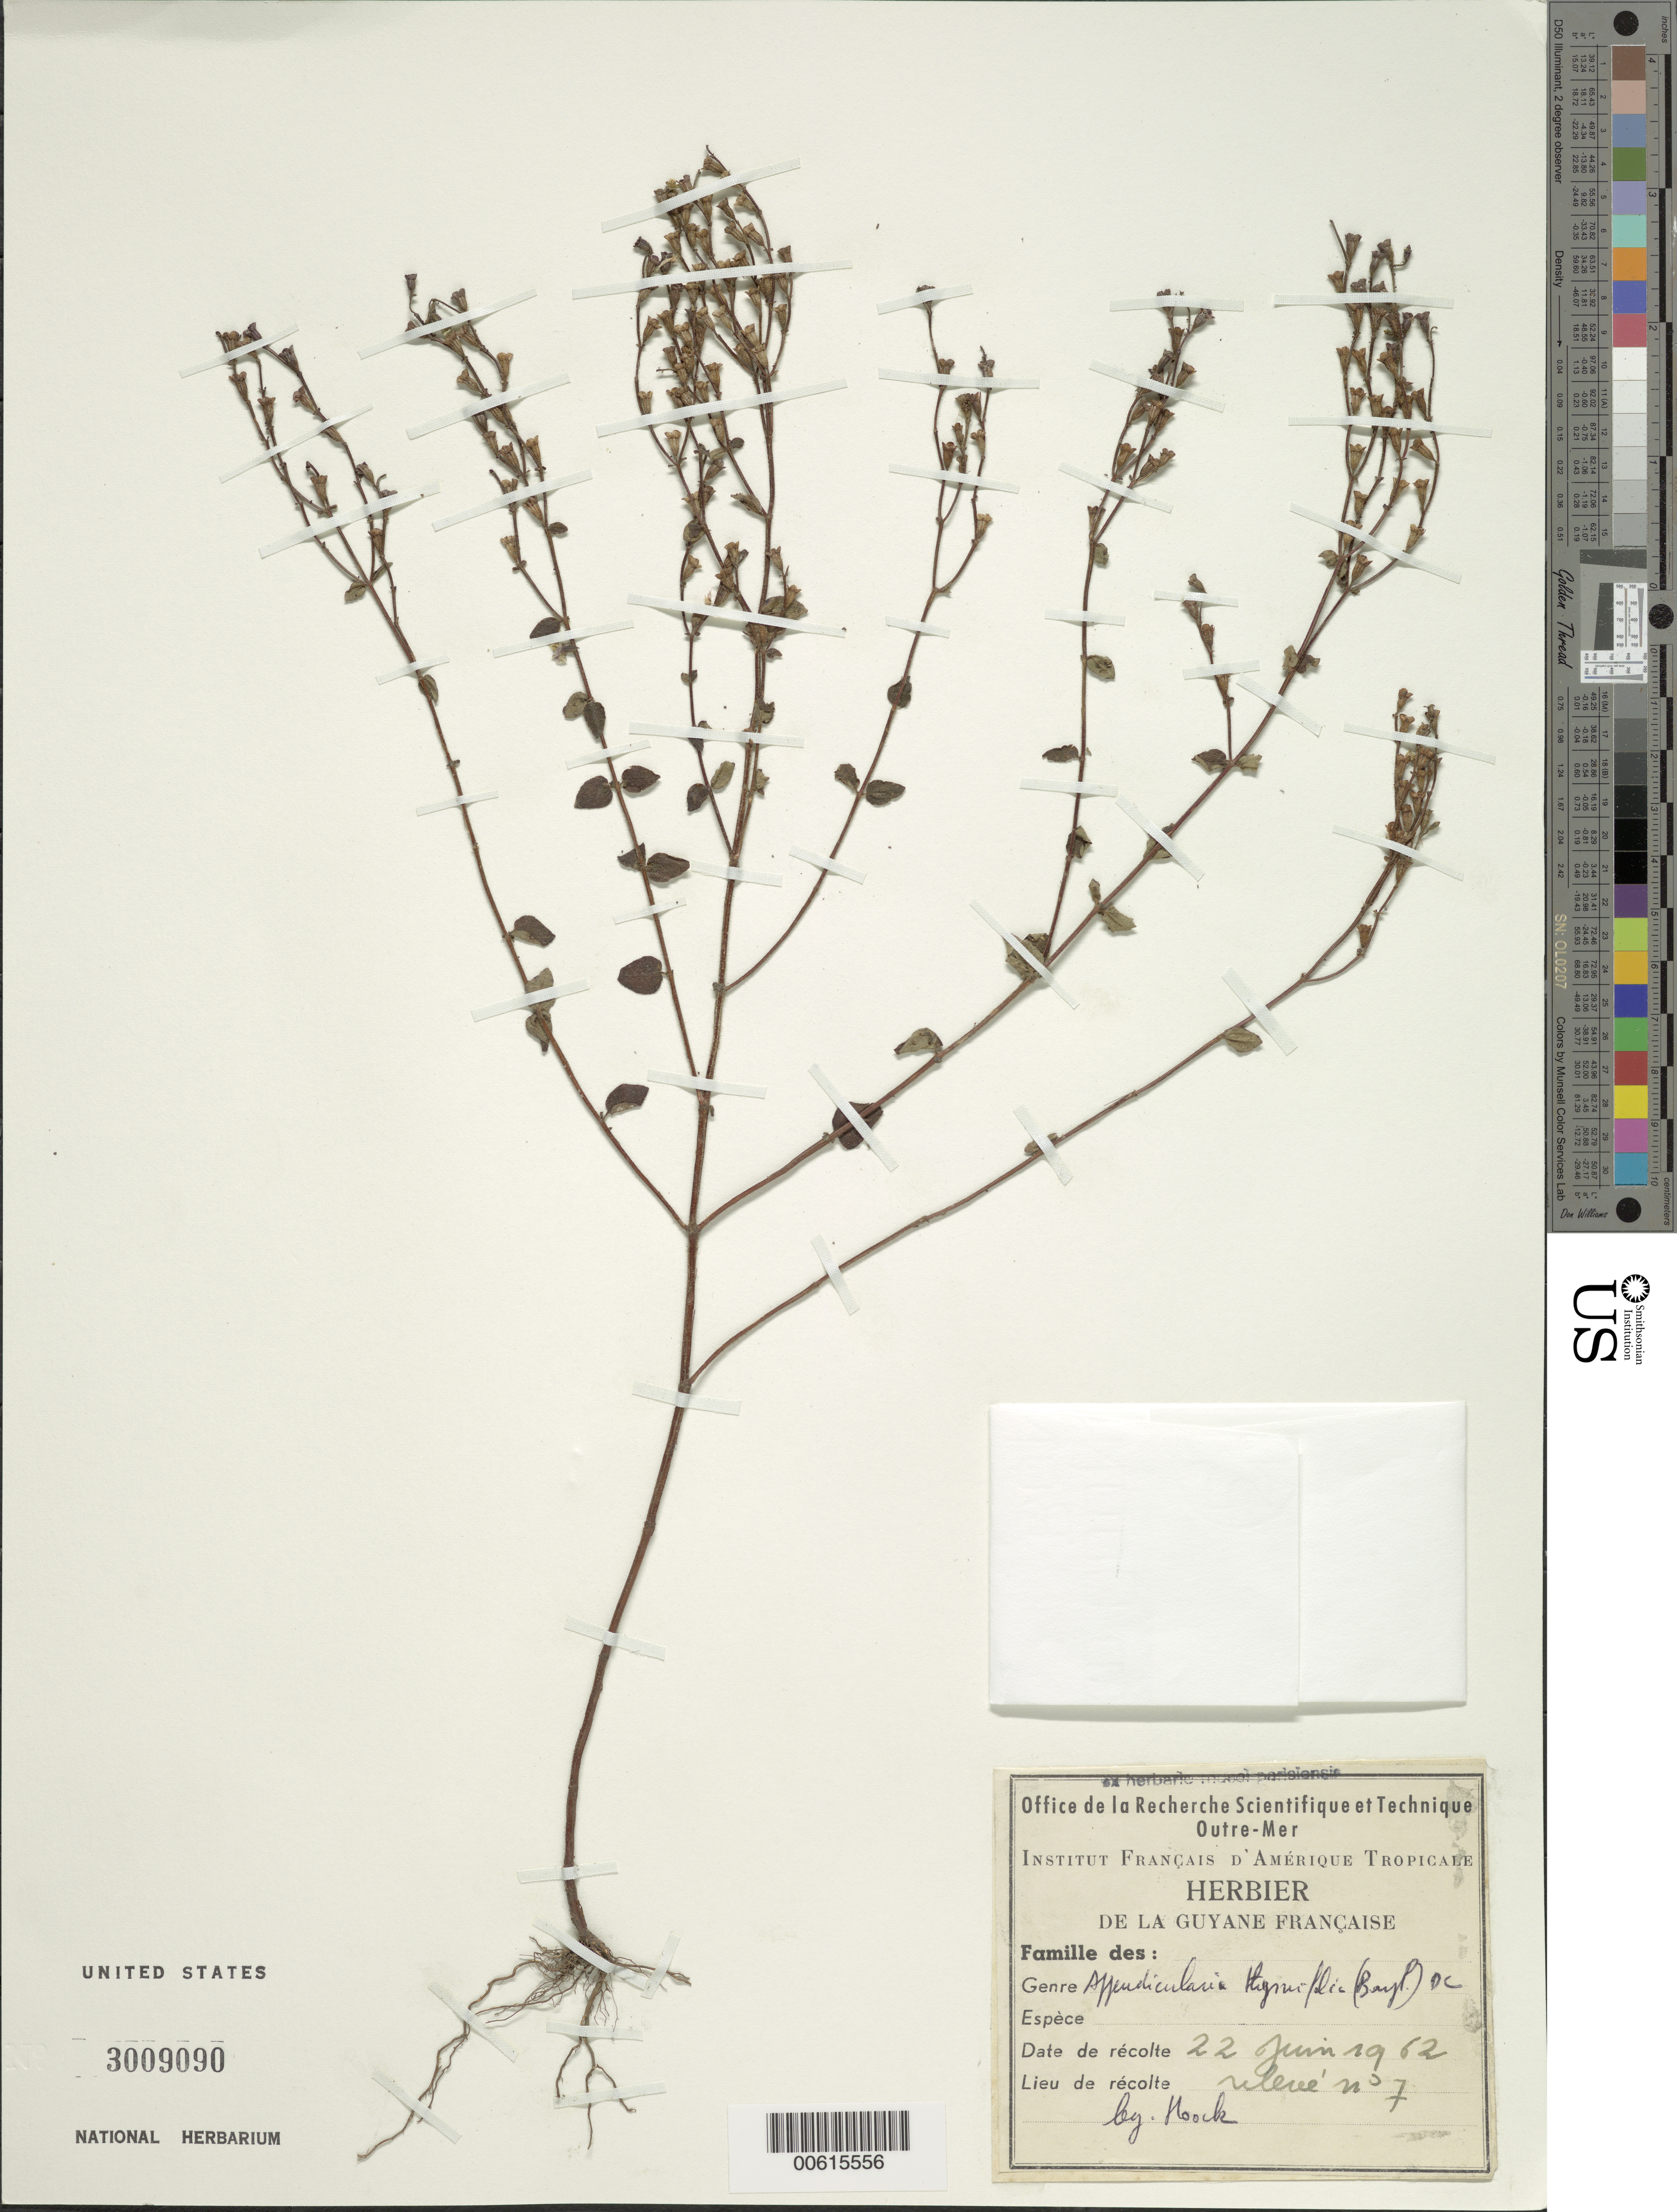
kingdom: Plantae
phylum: Tracheophyta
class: Magnoliopsida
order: Myrtales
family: Melastomataceae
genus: Appendicularia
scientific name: Appendicularia thymifolia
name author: (Bonpl.) DC.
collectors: J. Hoock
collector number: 7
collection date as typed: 22-Jun-62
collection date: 1962-06-22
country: French Guiana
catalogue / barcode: US 3009090